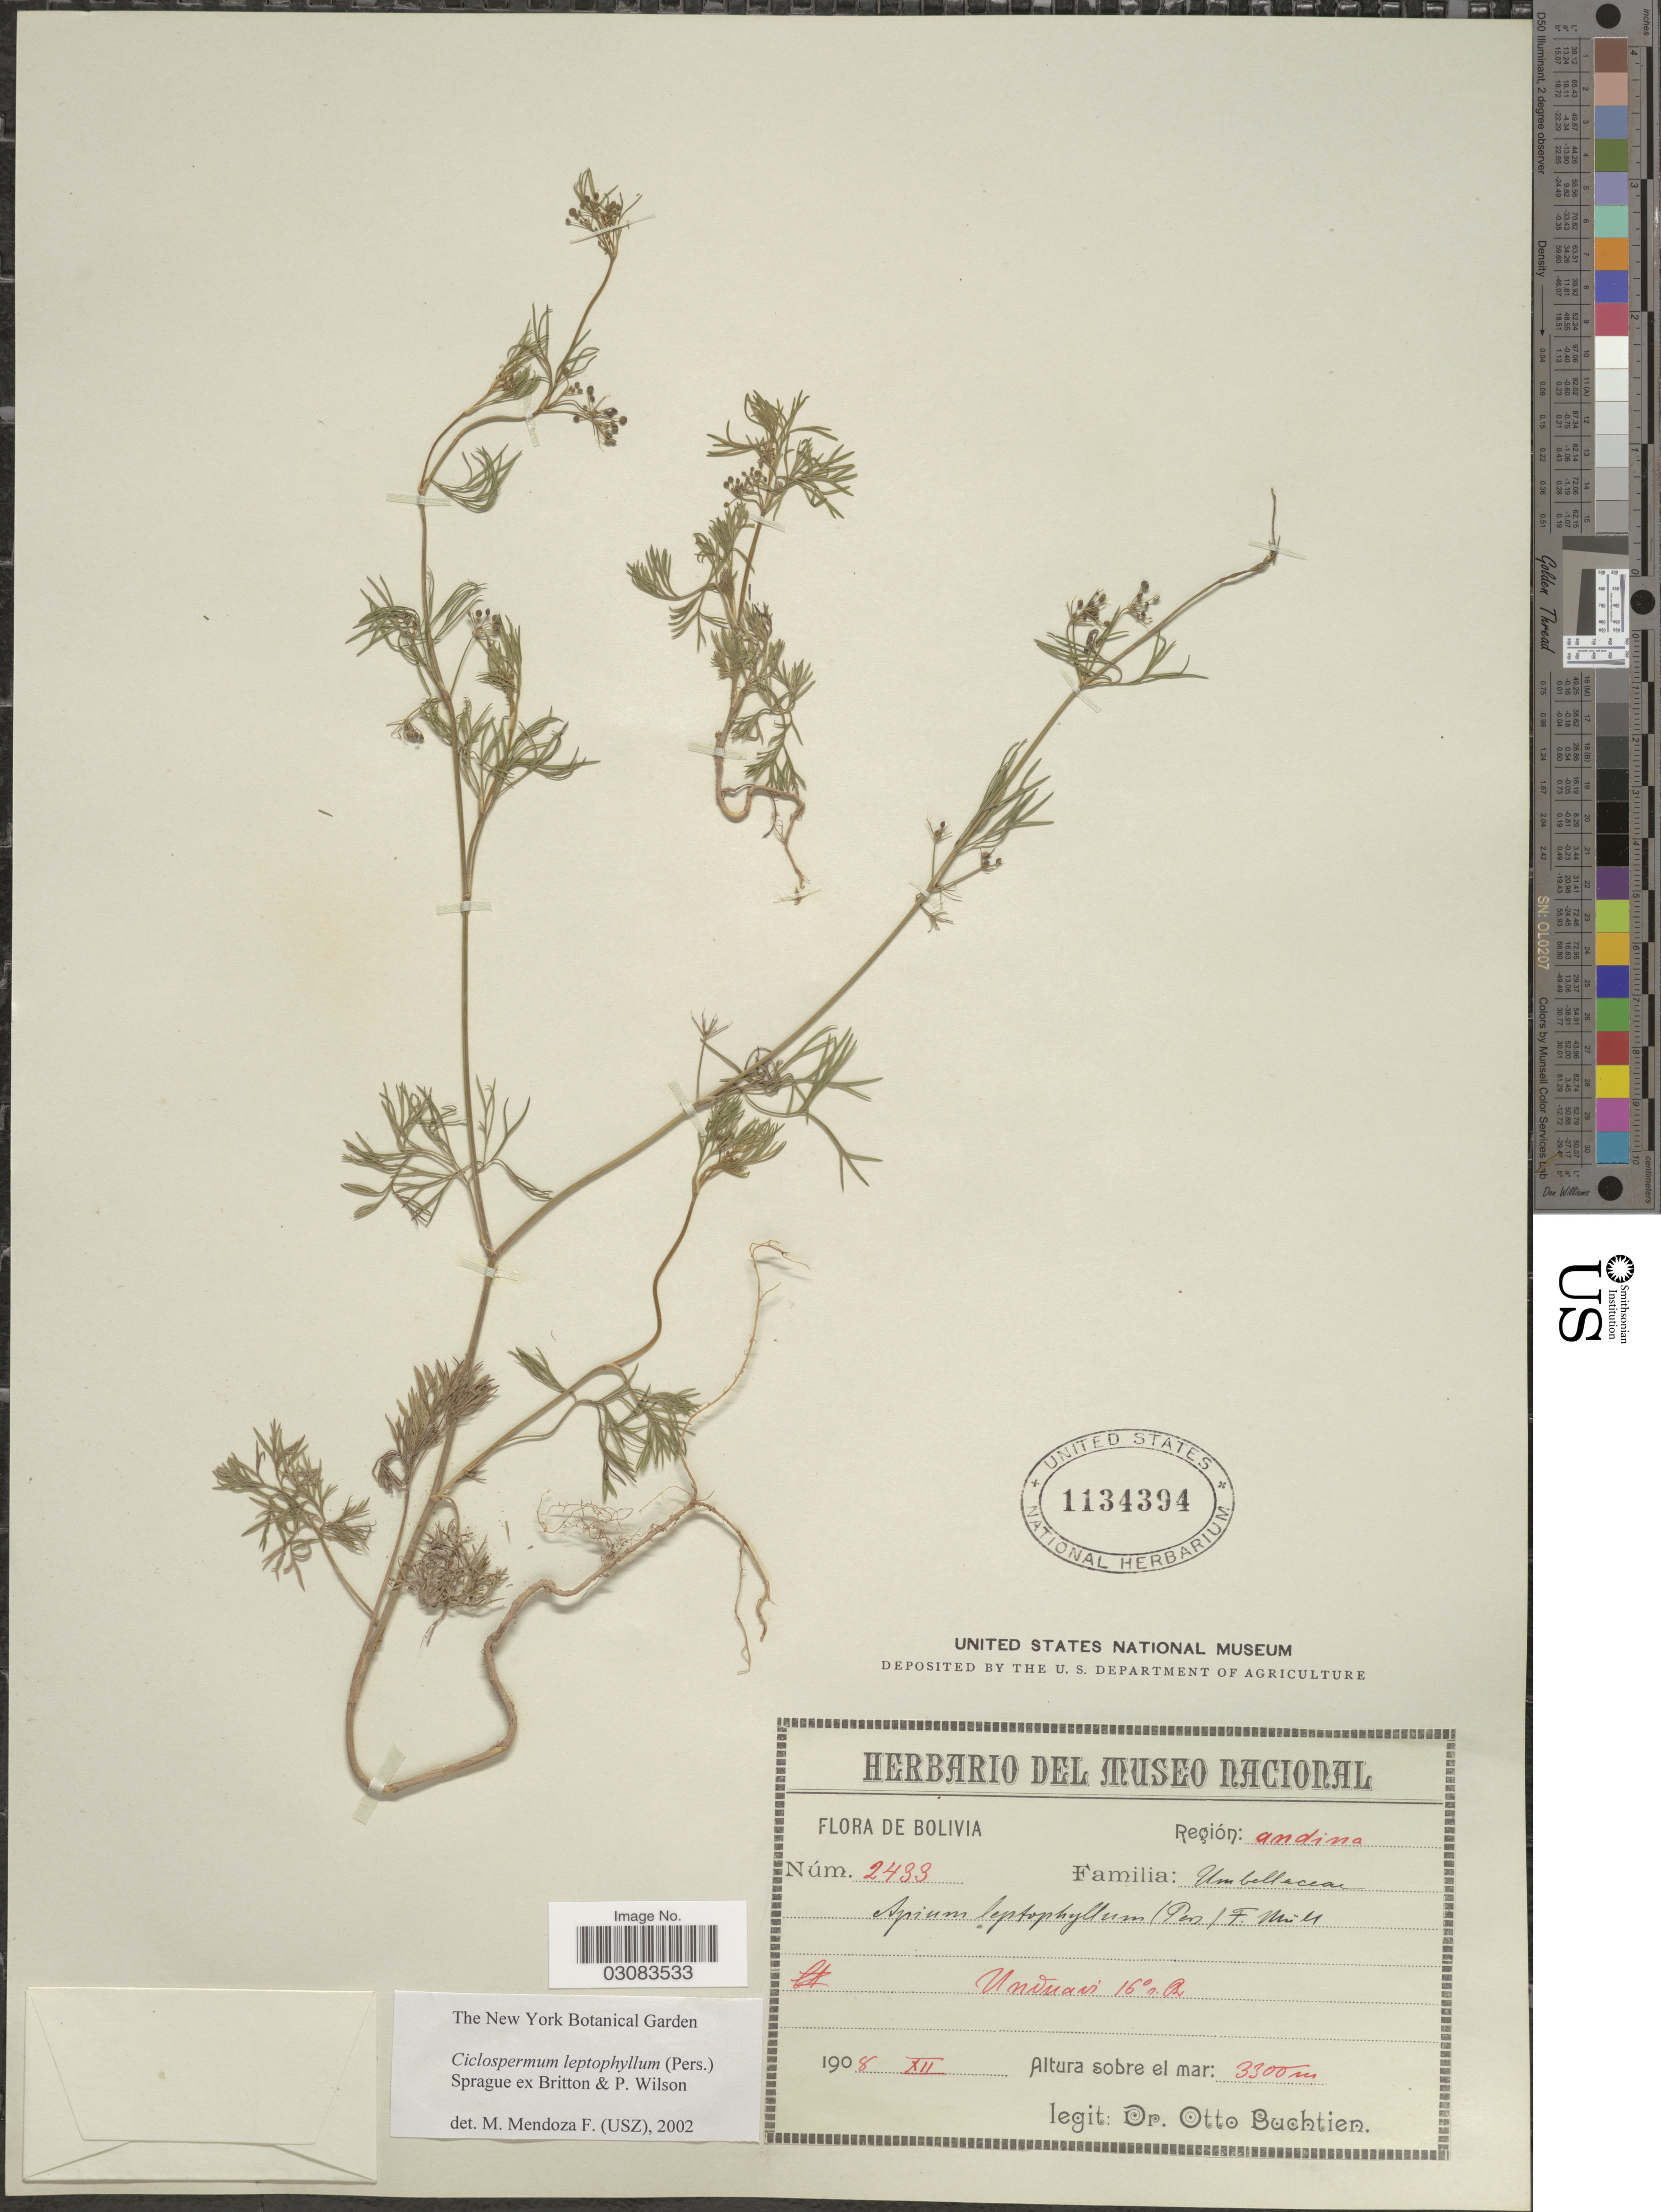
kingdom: Plantae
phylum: Tracheophyta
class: Magnoliopsida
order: Apiales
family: Apiaceae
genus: Cyclospermum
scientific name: Cyclospermum leptophyllum var. leptophyllum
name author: (Pers.) Sprague ex Britton & P. Wilson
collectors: O. Buchtien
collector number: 2433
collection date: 1908-12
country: Bolivia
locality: Región: andina. Unduavi.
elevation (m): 3300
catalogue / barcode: US 1134394